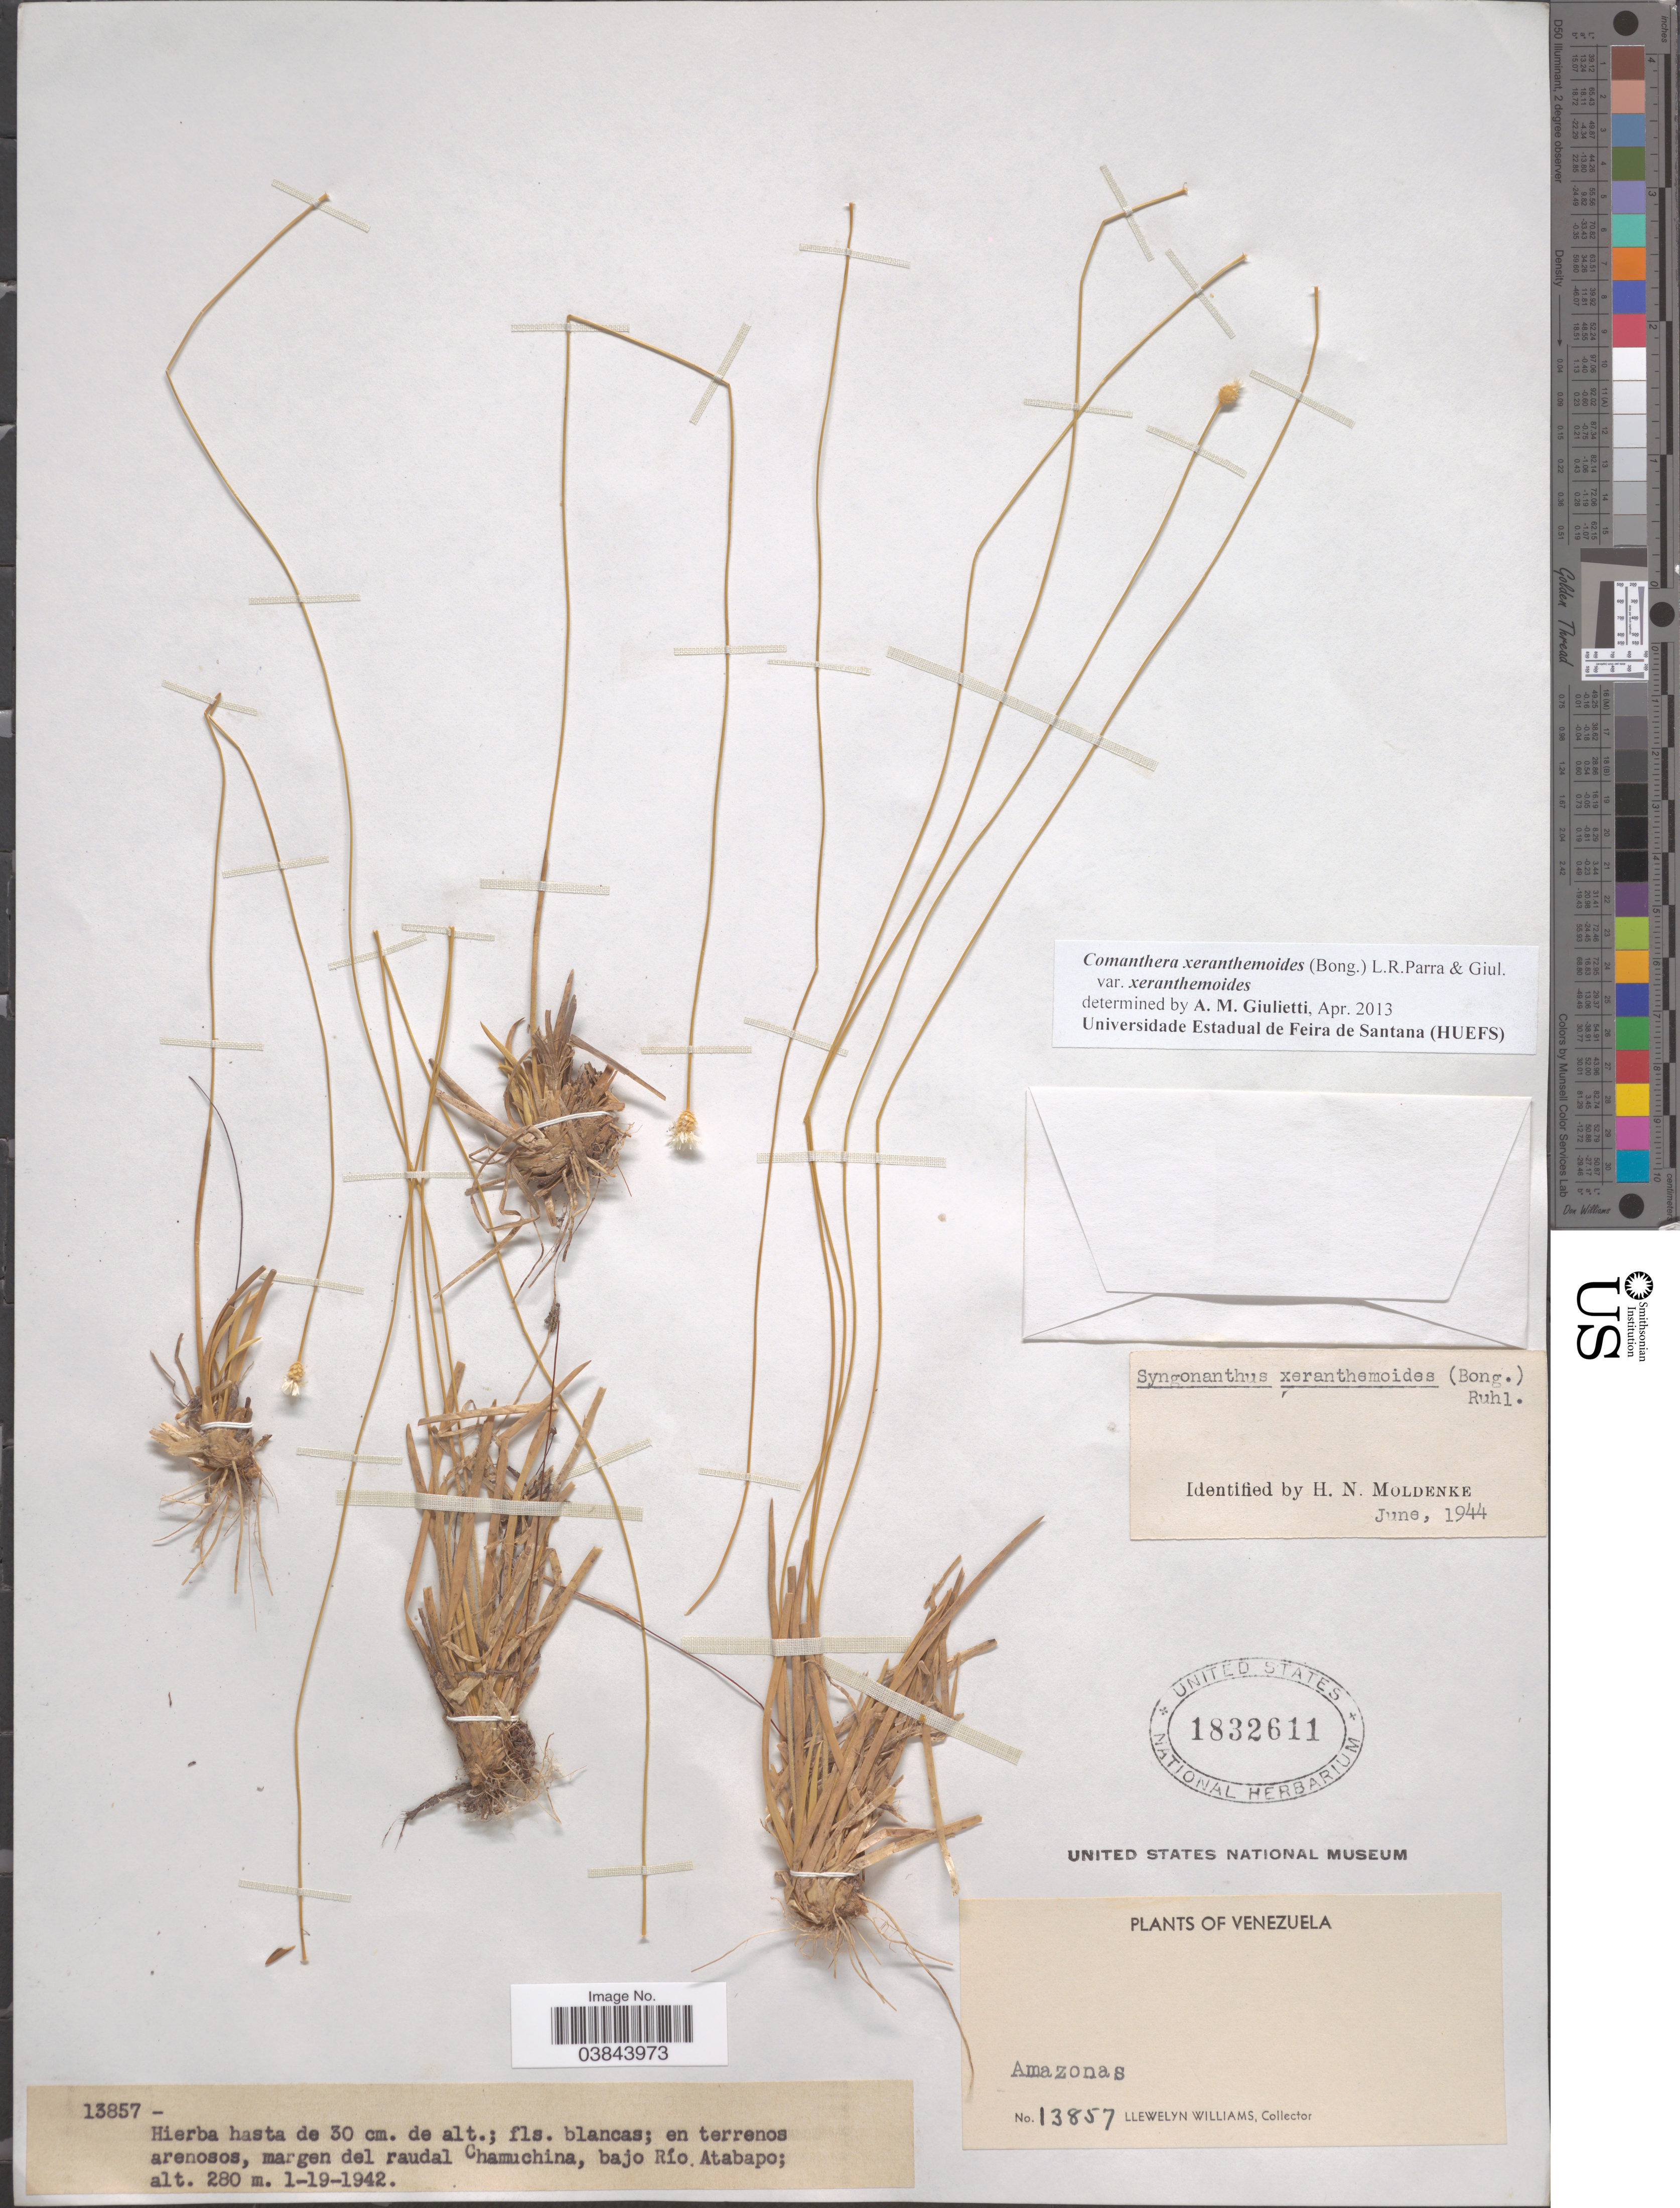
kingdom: Plantae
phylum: Tracheophyta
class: Liliopsida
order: Poales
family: Eriocaulaceae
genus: Comanthera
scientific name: Comanthera xeranthemoides var. xeranthemoides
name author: (Bong.) L.R. Parra & Giul.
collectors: Ll. Williams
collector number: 13857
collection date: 1942-01-19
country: Venezuela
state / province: Amazonas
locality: En terrenos arenosos, margen del raudal Chamichina, bajo Río Atabapo.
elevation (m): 280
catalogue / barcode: US 1832611